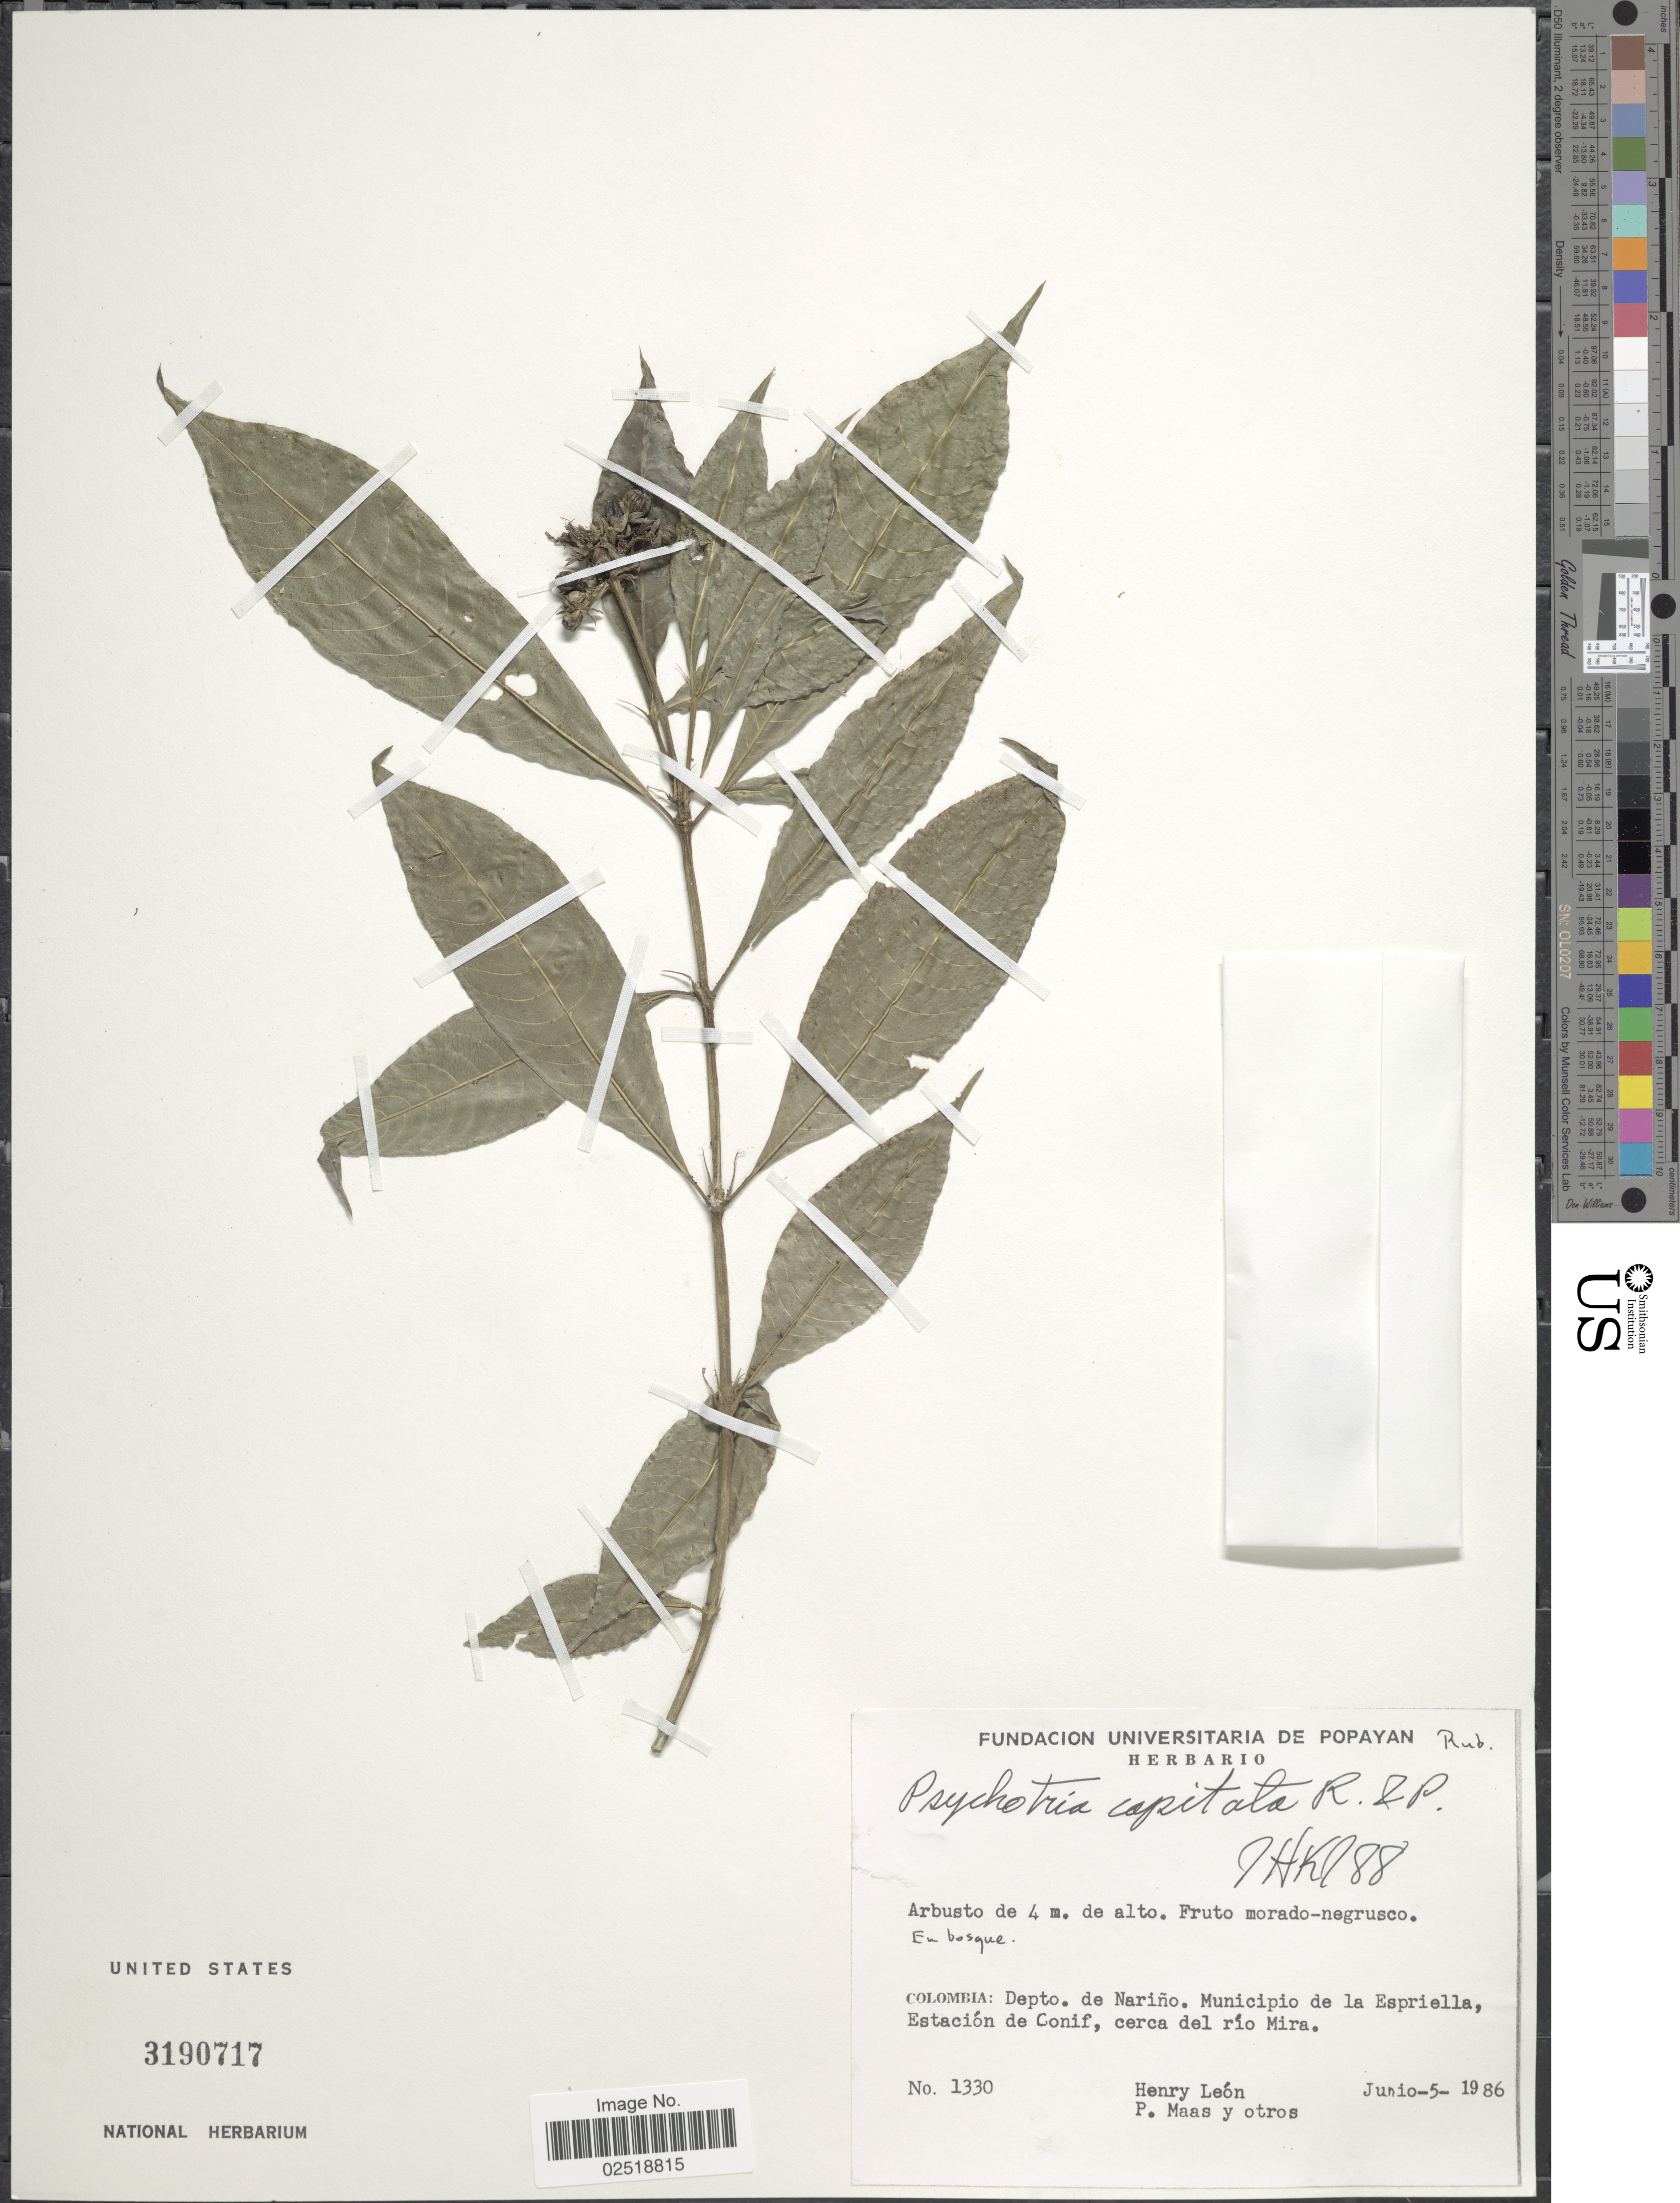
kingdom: Plantae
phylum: Tracheophyta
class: Magnoliopsida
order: Gentianales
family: Rubiaceae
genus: Psychotria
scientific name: Psychotria capitata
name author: Ruiz & Pav.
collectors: Henry Leon, P. Maas & et al.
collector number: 1330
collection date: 1986-06-05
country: Colombia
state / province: Nariño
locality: Depto. de Nariño. Municipio de la Espriella, Estación de Conif, cerca del río Mira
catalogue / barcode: US 3190717